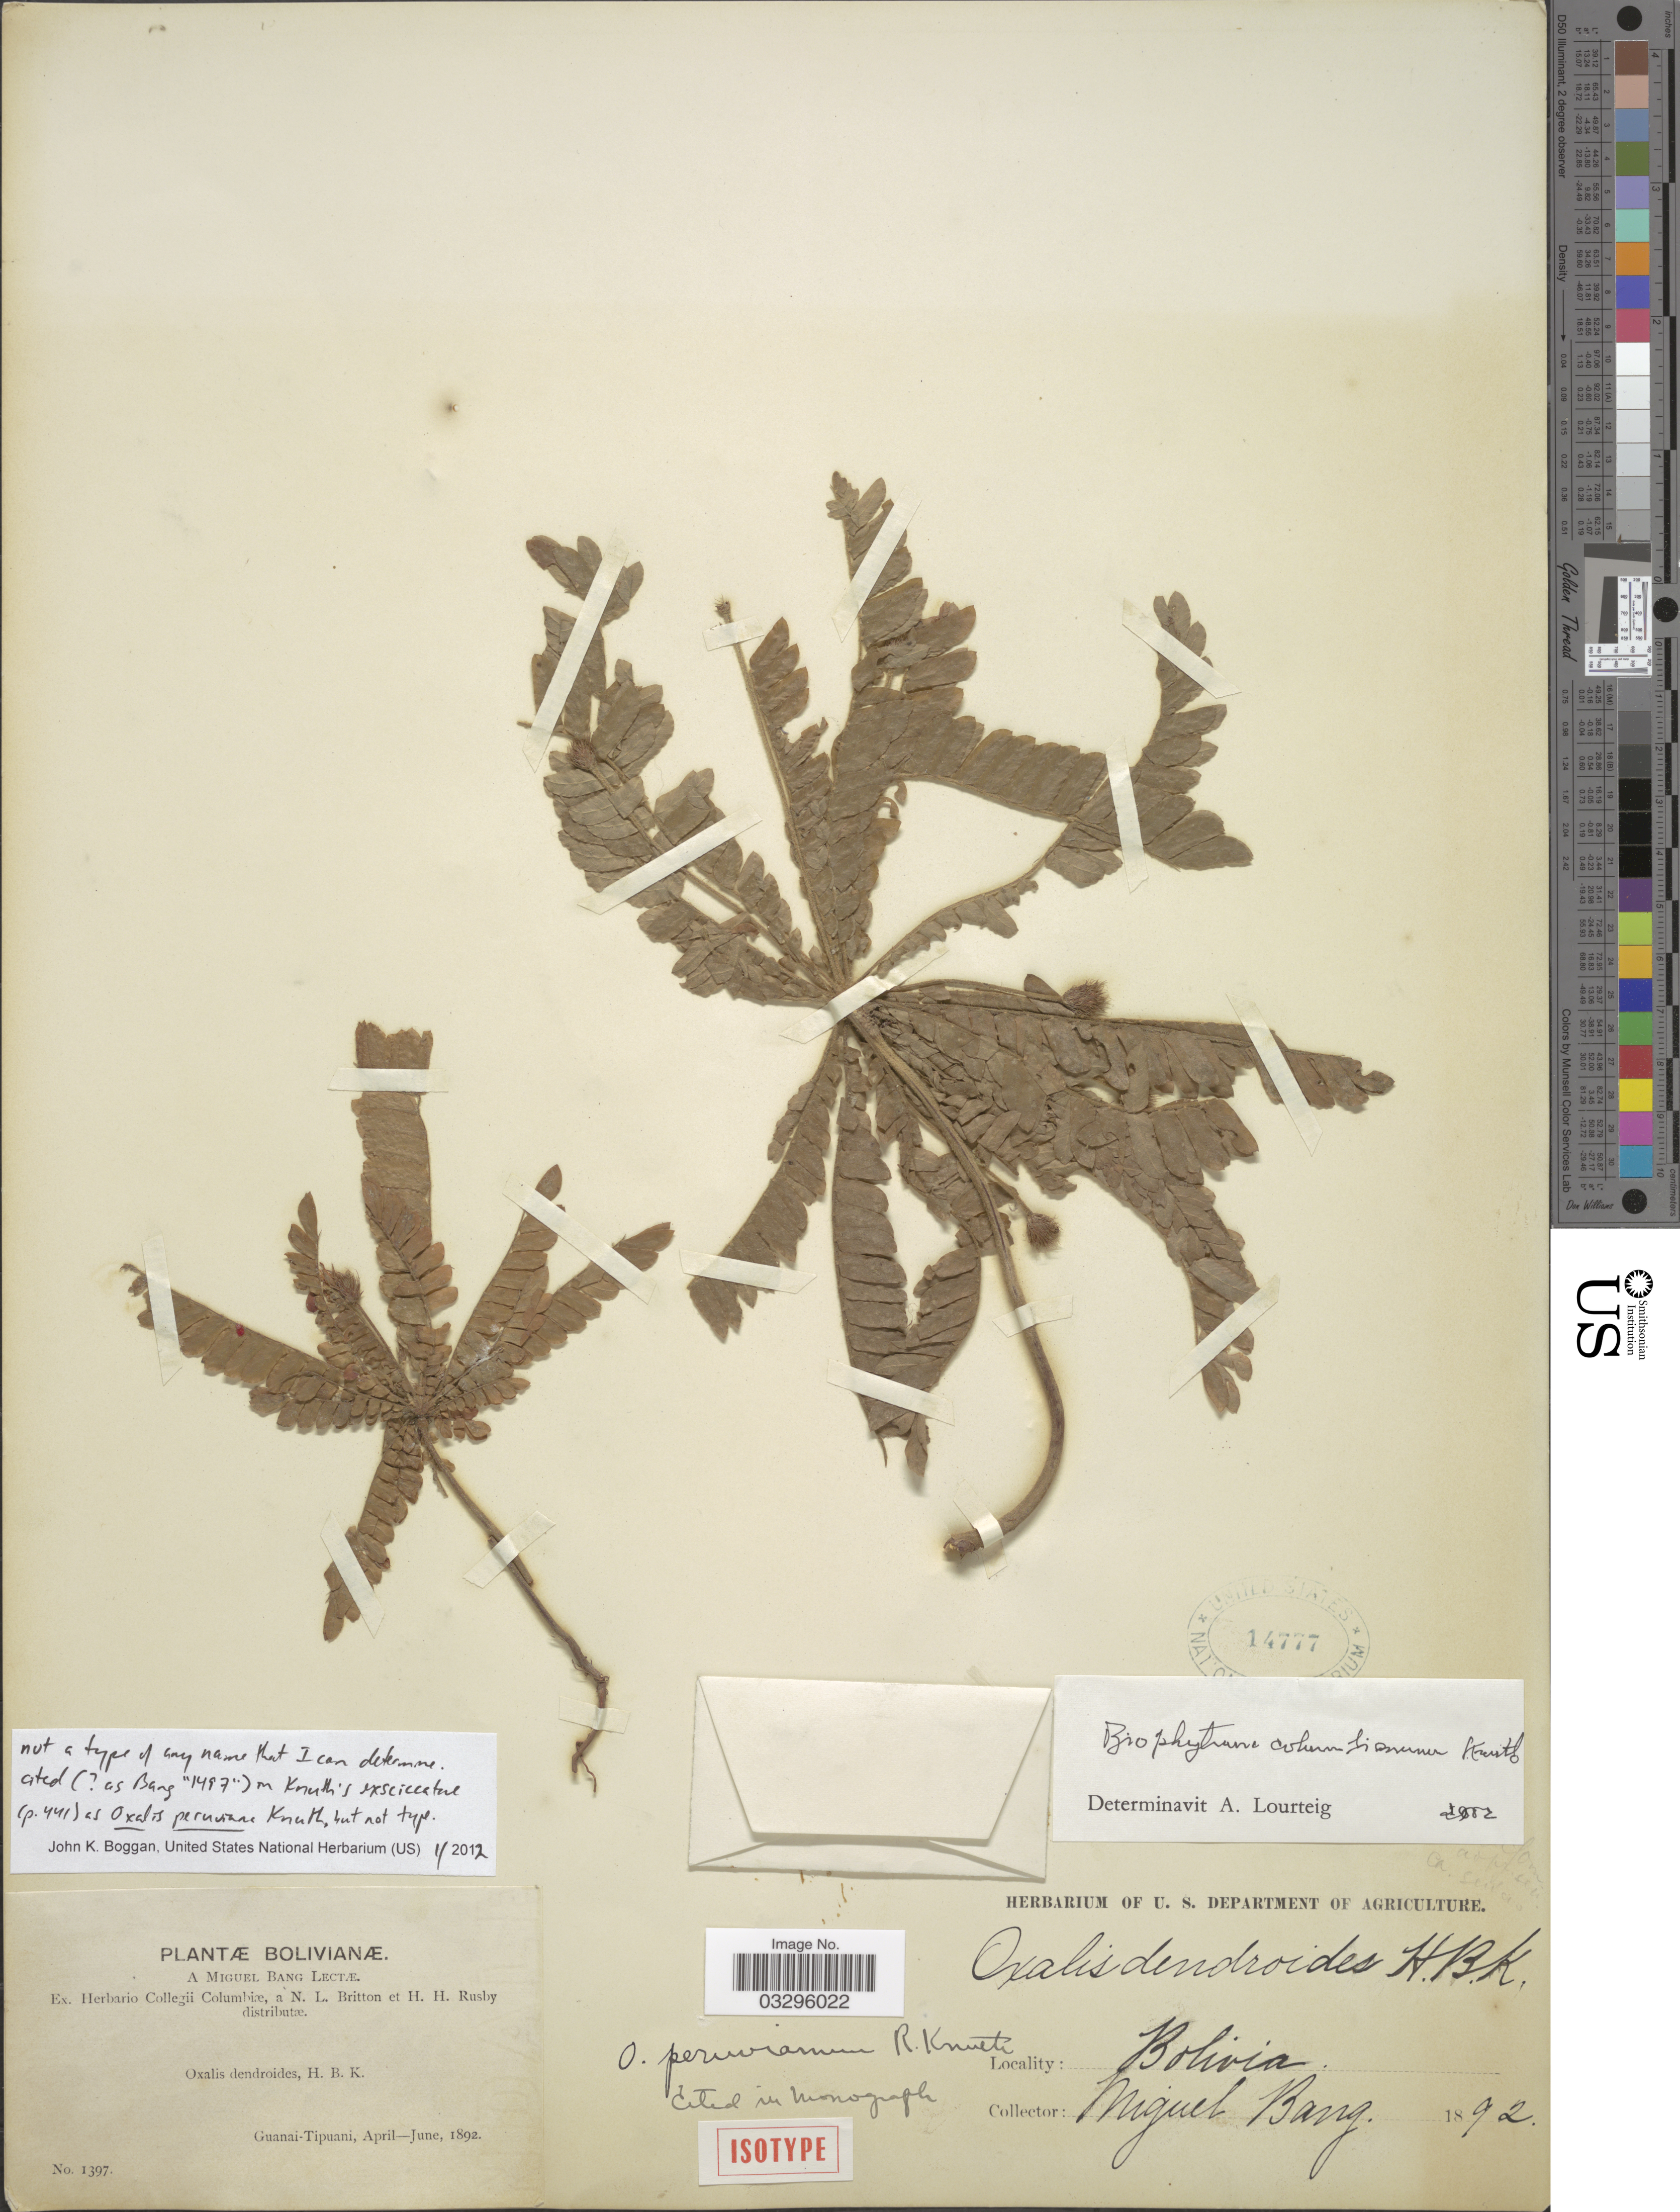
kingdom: Plantae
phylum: Tracheophyta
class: Magnoliopsida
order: Oxalidales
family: Oxalidaceae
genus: Biophytum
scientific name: Biophytum columbianum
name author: Knuth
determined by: Lourteig, A.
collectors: M. Bang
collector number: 1397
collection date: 1892-04/1892-06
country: Bolivia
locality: Guanai-Tipuani.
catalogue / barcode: US 14777